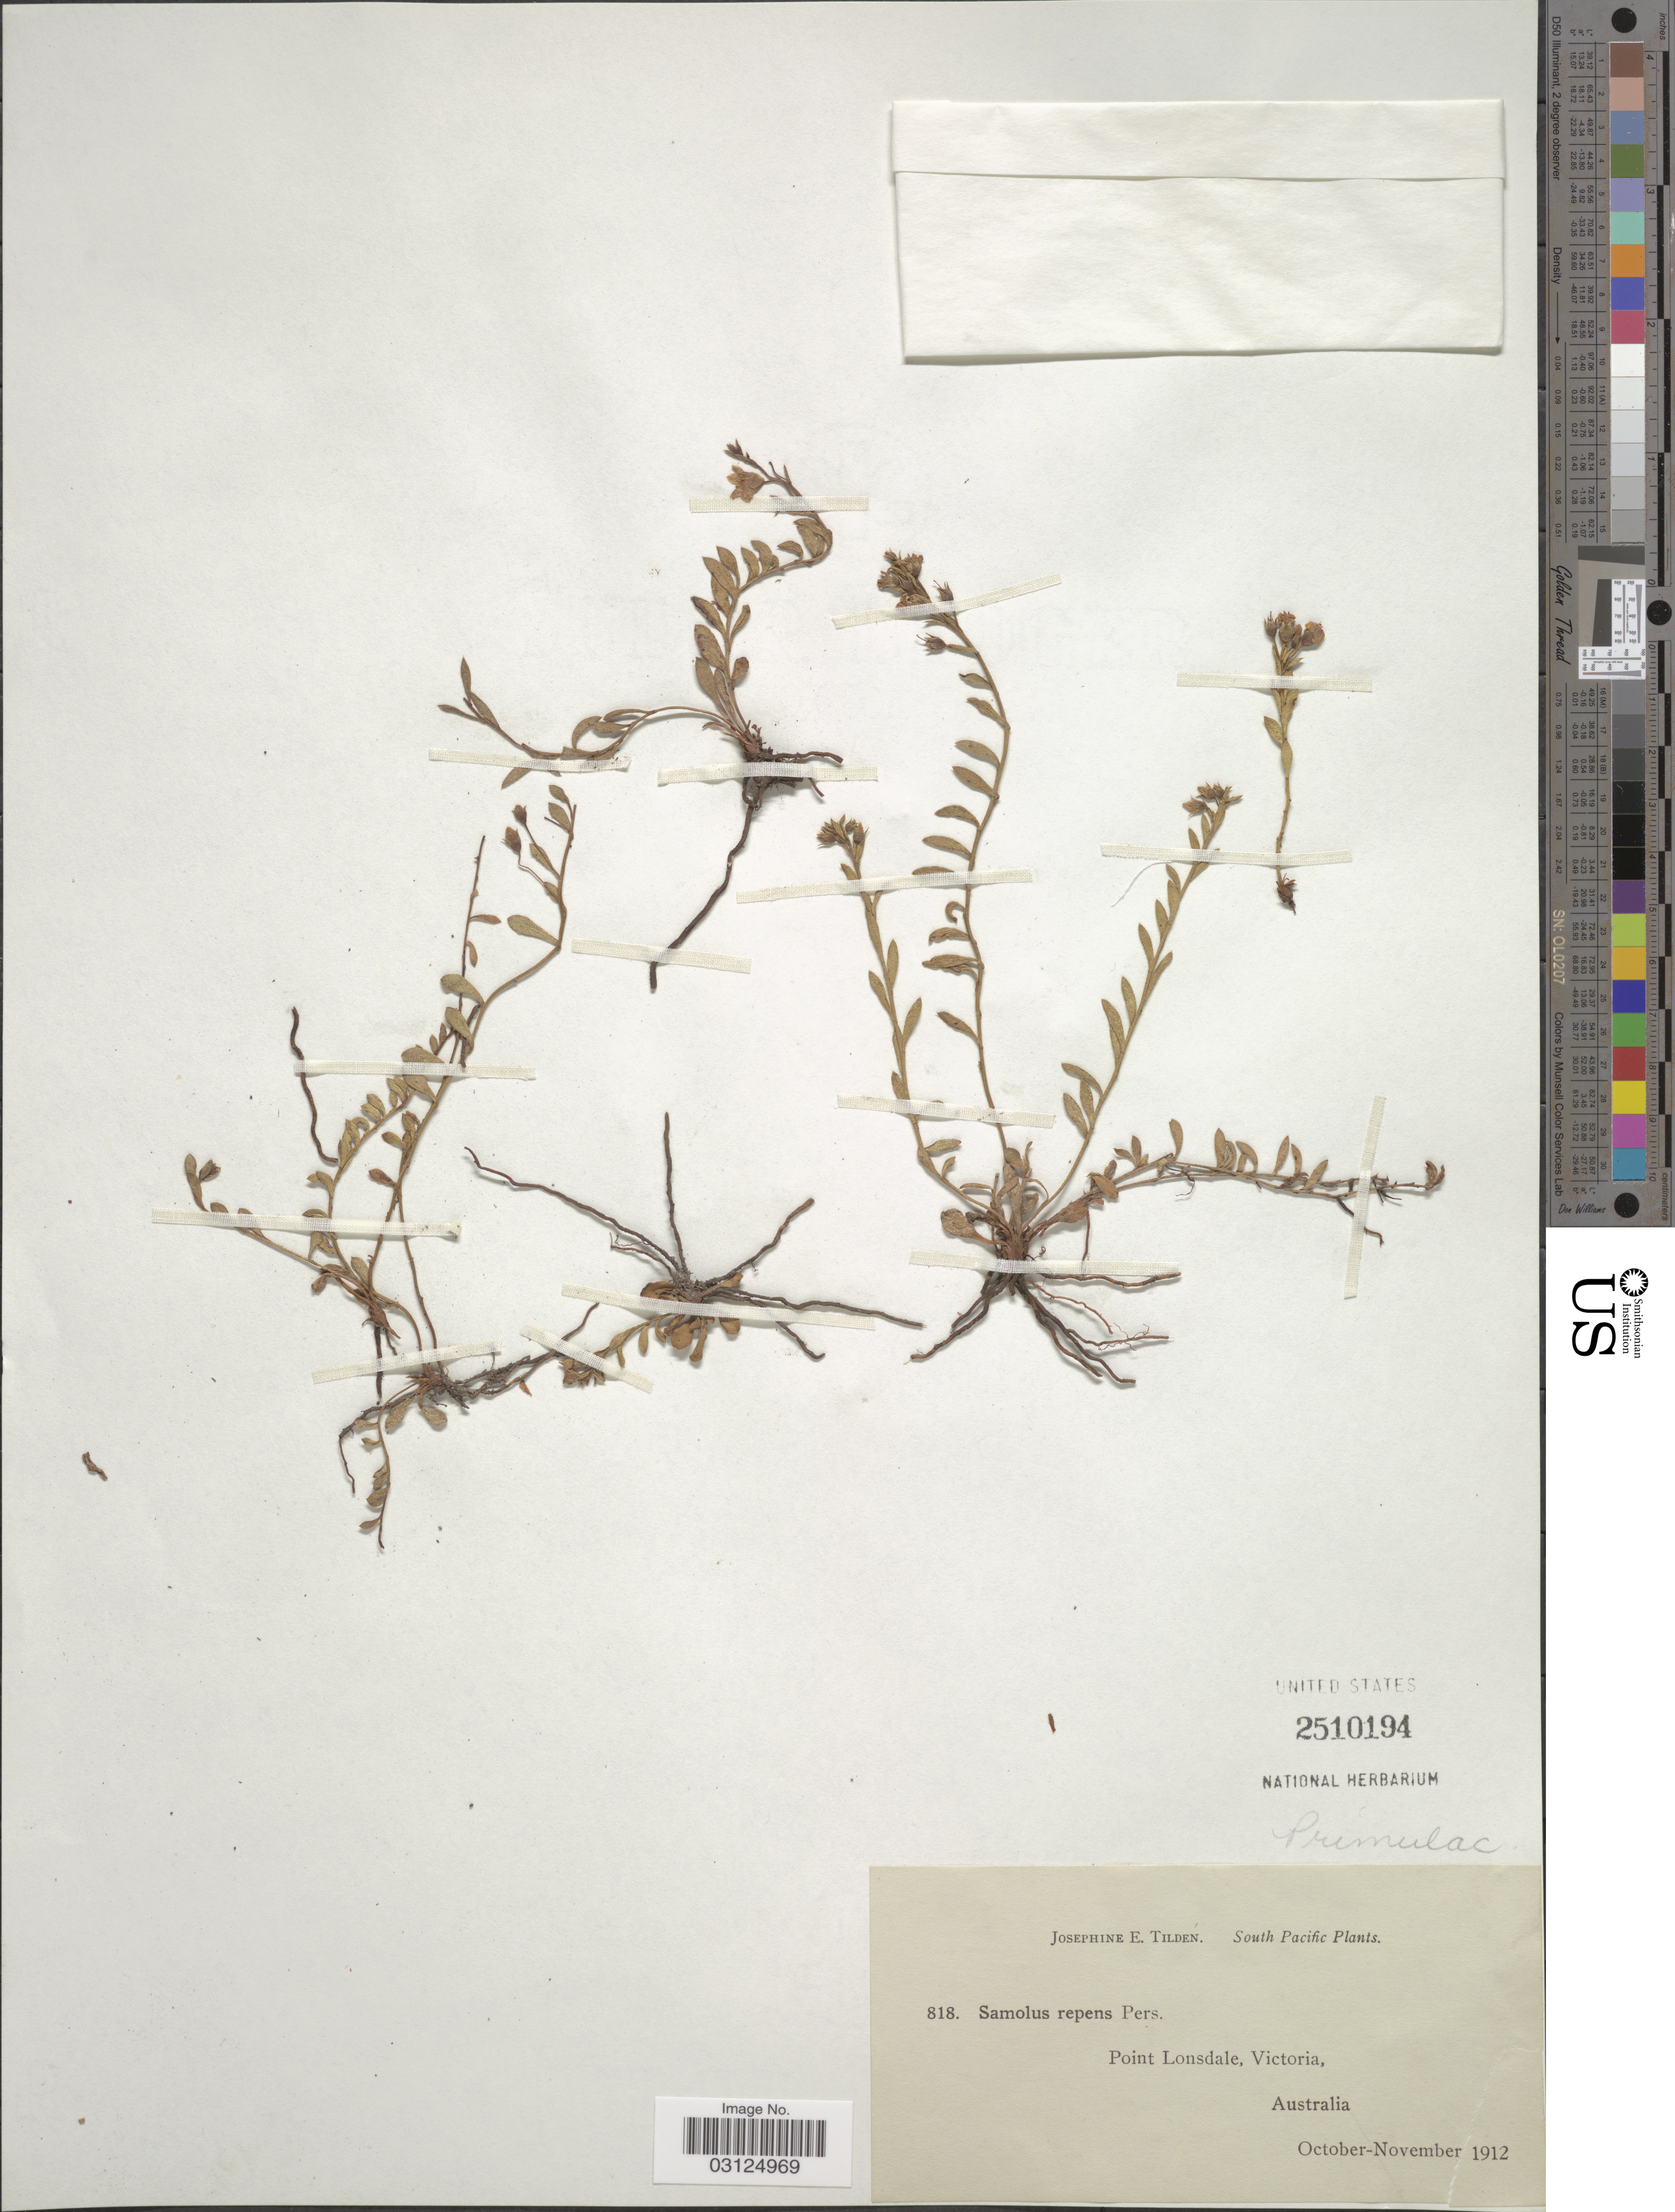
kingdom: Plantae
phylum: Tracheophyta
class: Magnoliopsida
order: Ericales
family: Primulaceae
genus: Samolus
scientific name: Samolus repens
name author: (J.R. Forst. & G. Forst.) Pers.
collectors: J. E. Tilden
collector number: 818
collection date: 1912-10/1912-11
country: Australia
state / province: Victoria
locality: South Pacific. Point Lonsdale, Victoria.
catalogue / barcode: US 2510194